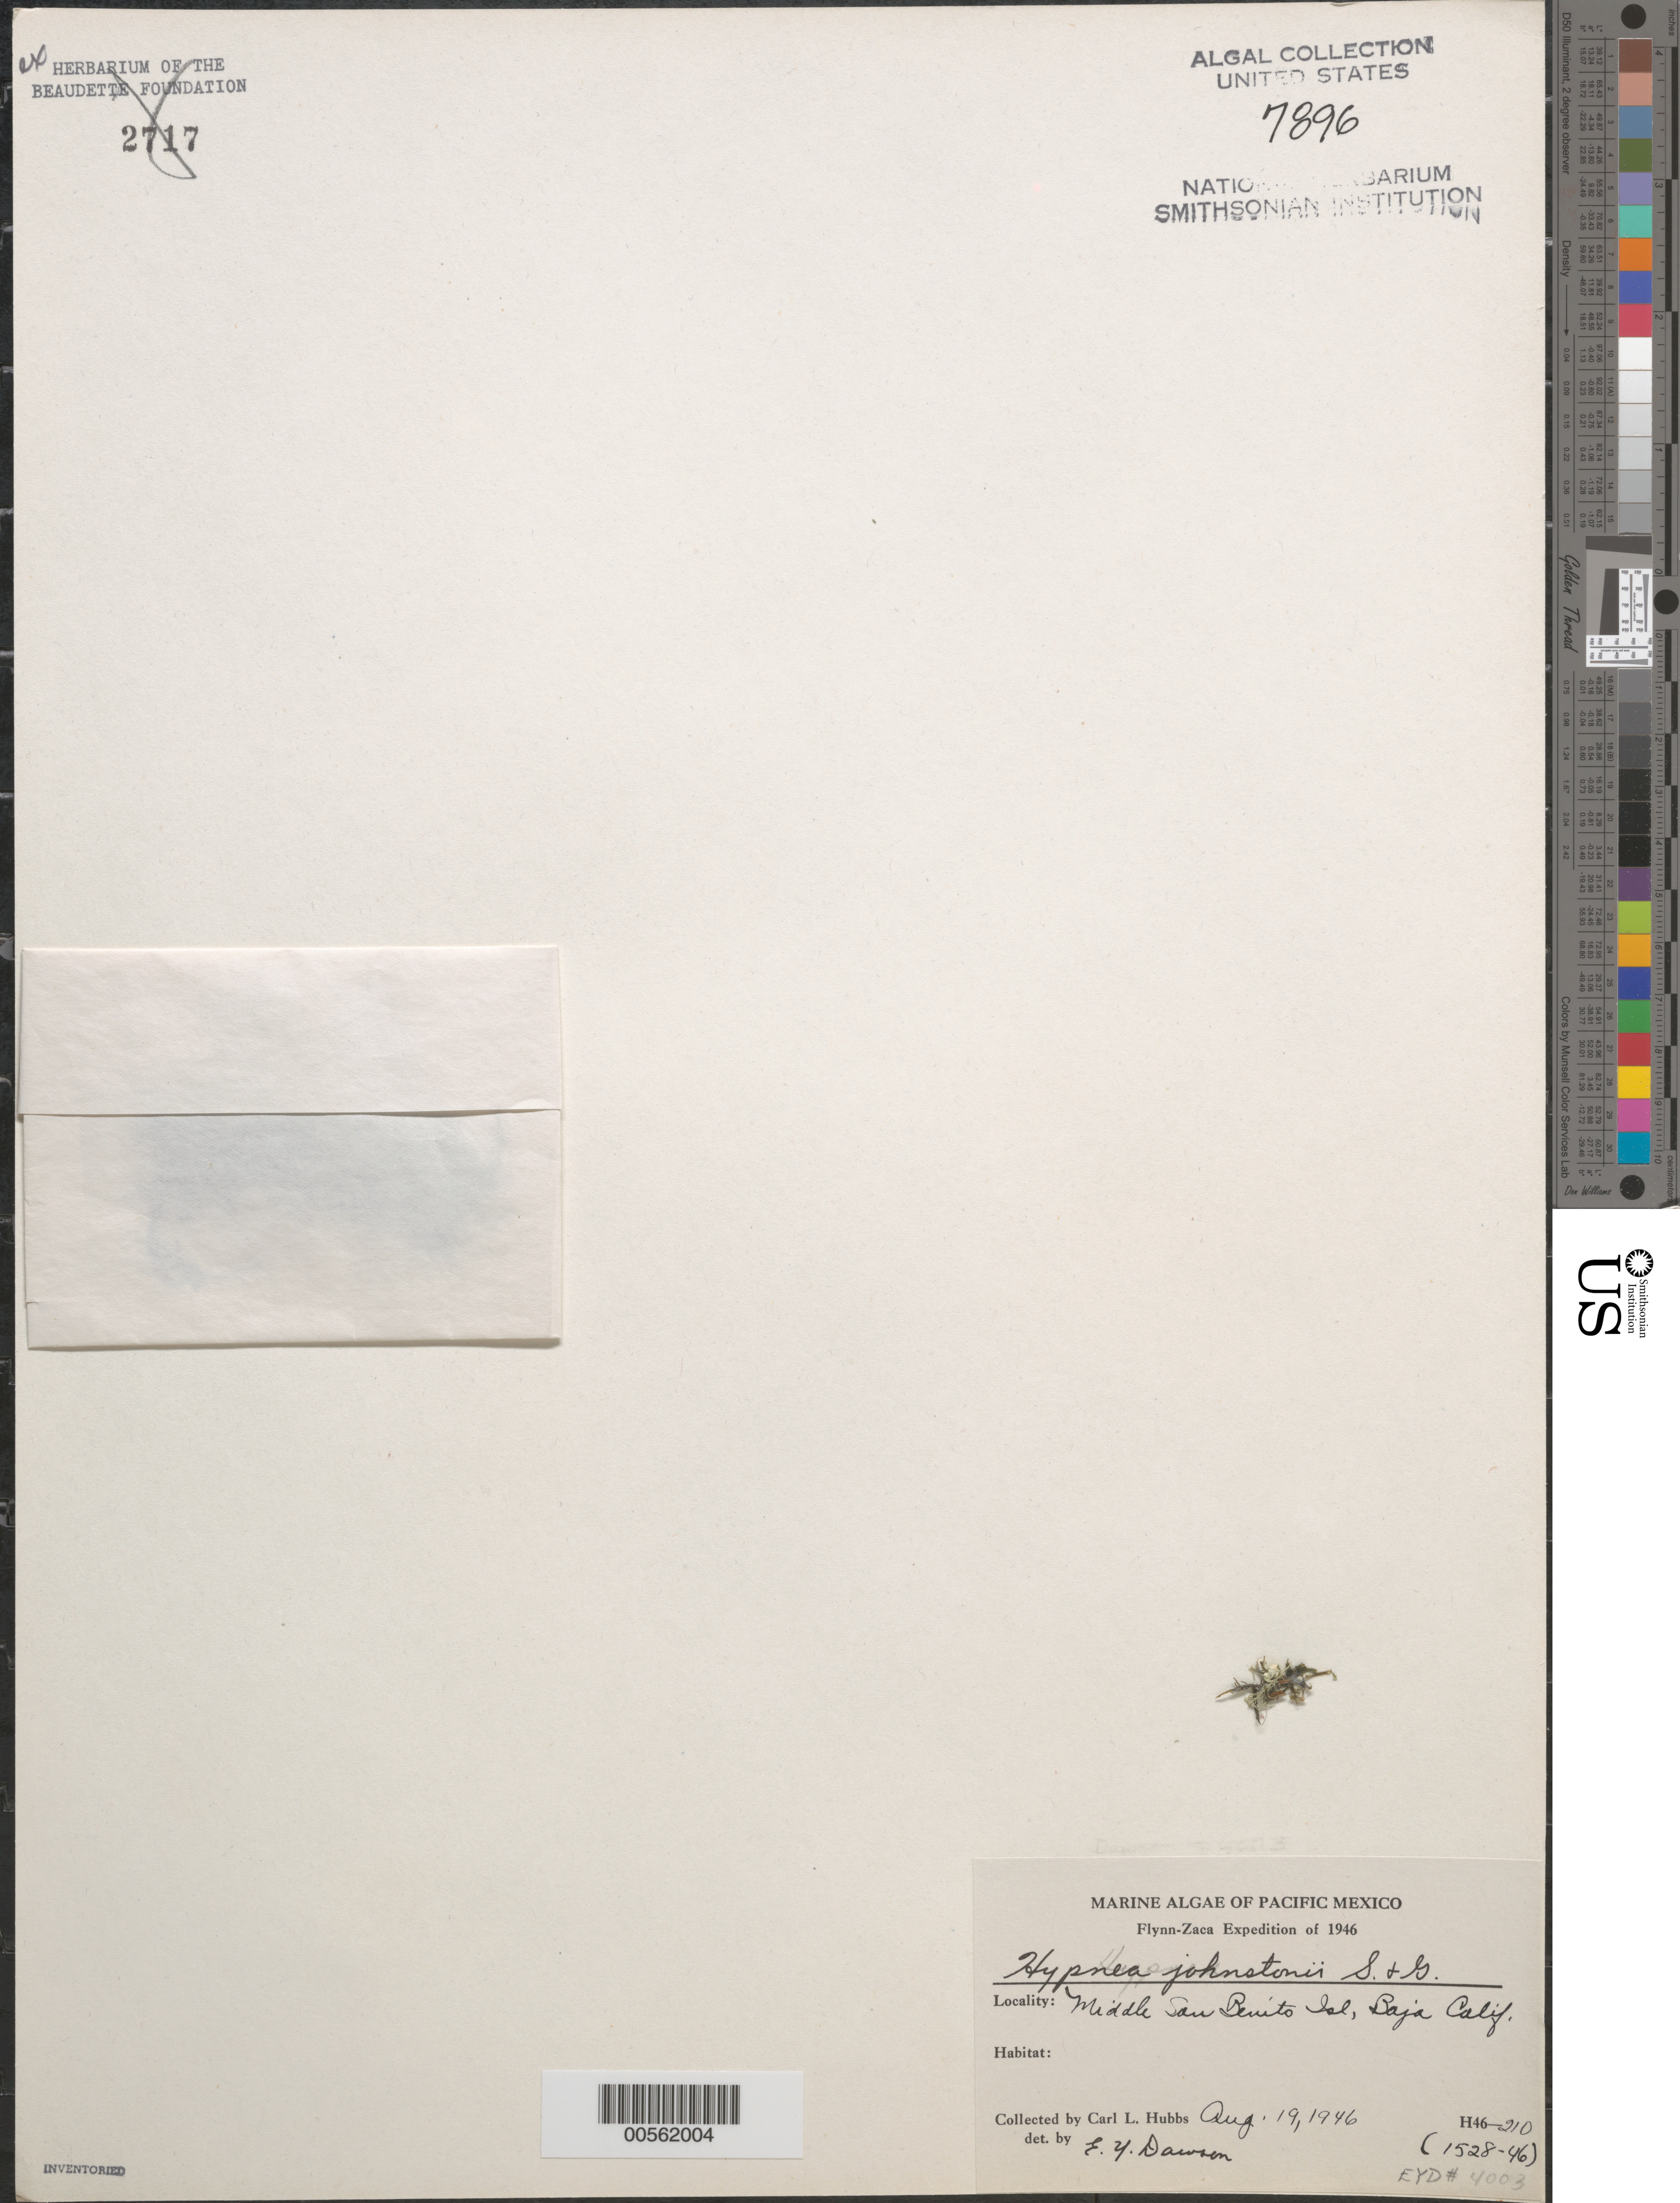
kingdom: Plantae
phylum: Rhodophyta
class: Florideophyceae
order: Gigartinales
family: Cystocloniaceae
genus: Hypnea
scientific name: Hypnea johnstonii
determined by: Dawson, E. Y.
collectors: C. Hubbs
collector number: EYD 4003 & HUBBS 46-210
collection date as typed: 19 Aug 1946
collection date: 1946-08-19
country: Mexico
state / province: Baja California Norte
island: Middle Island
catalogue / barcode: US 7896